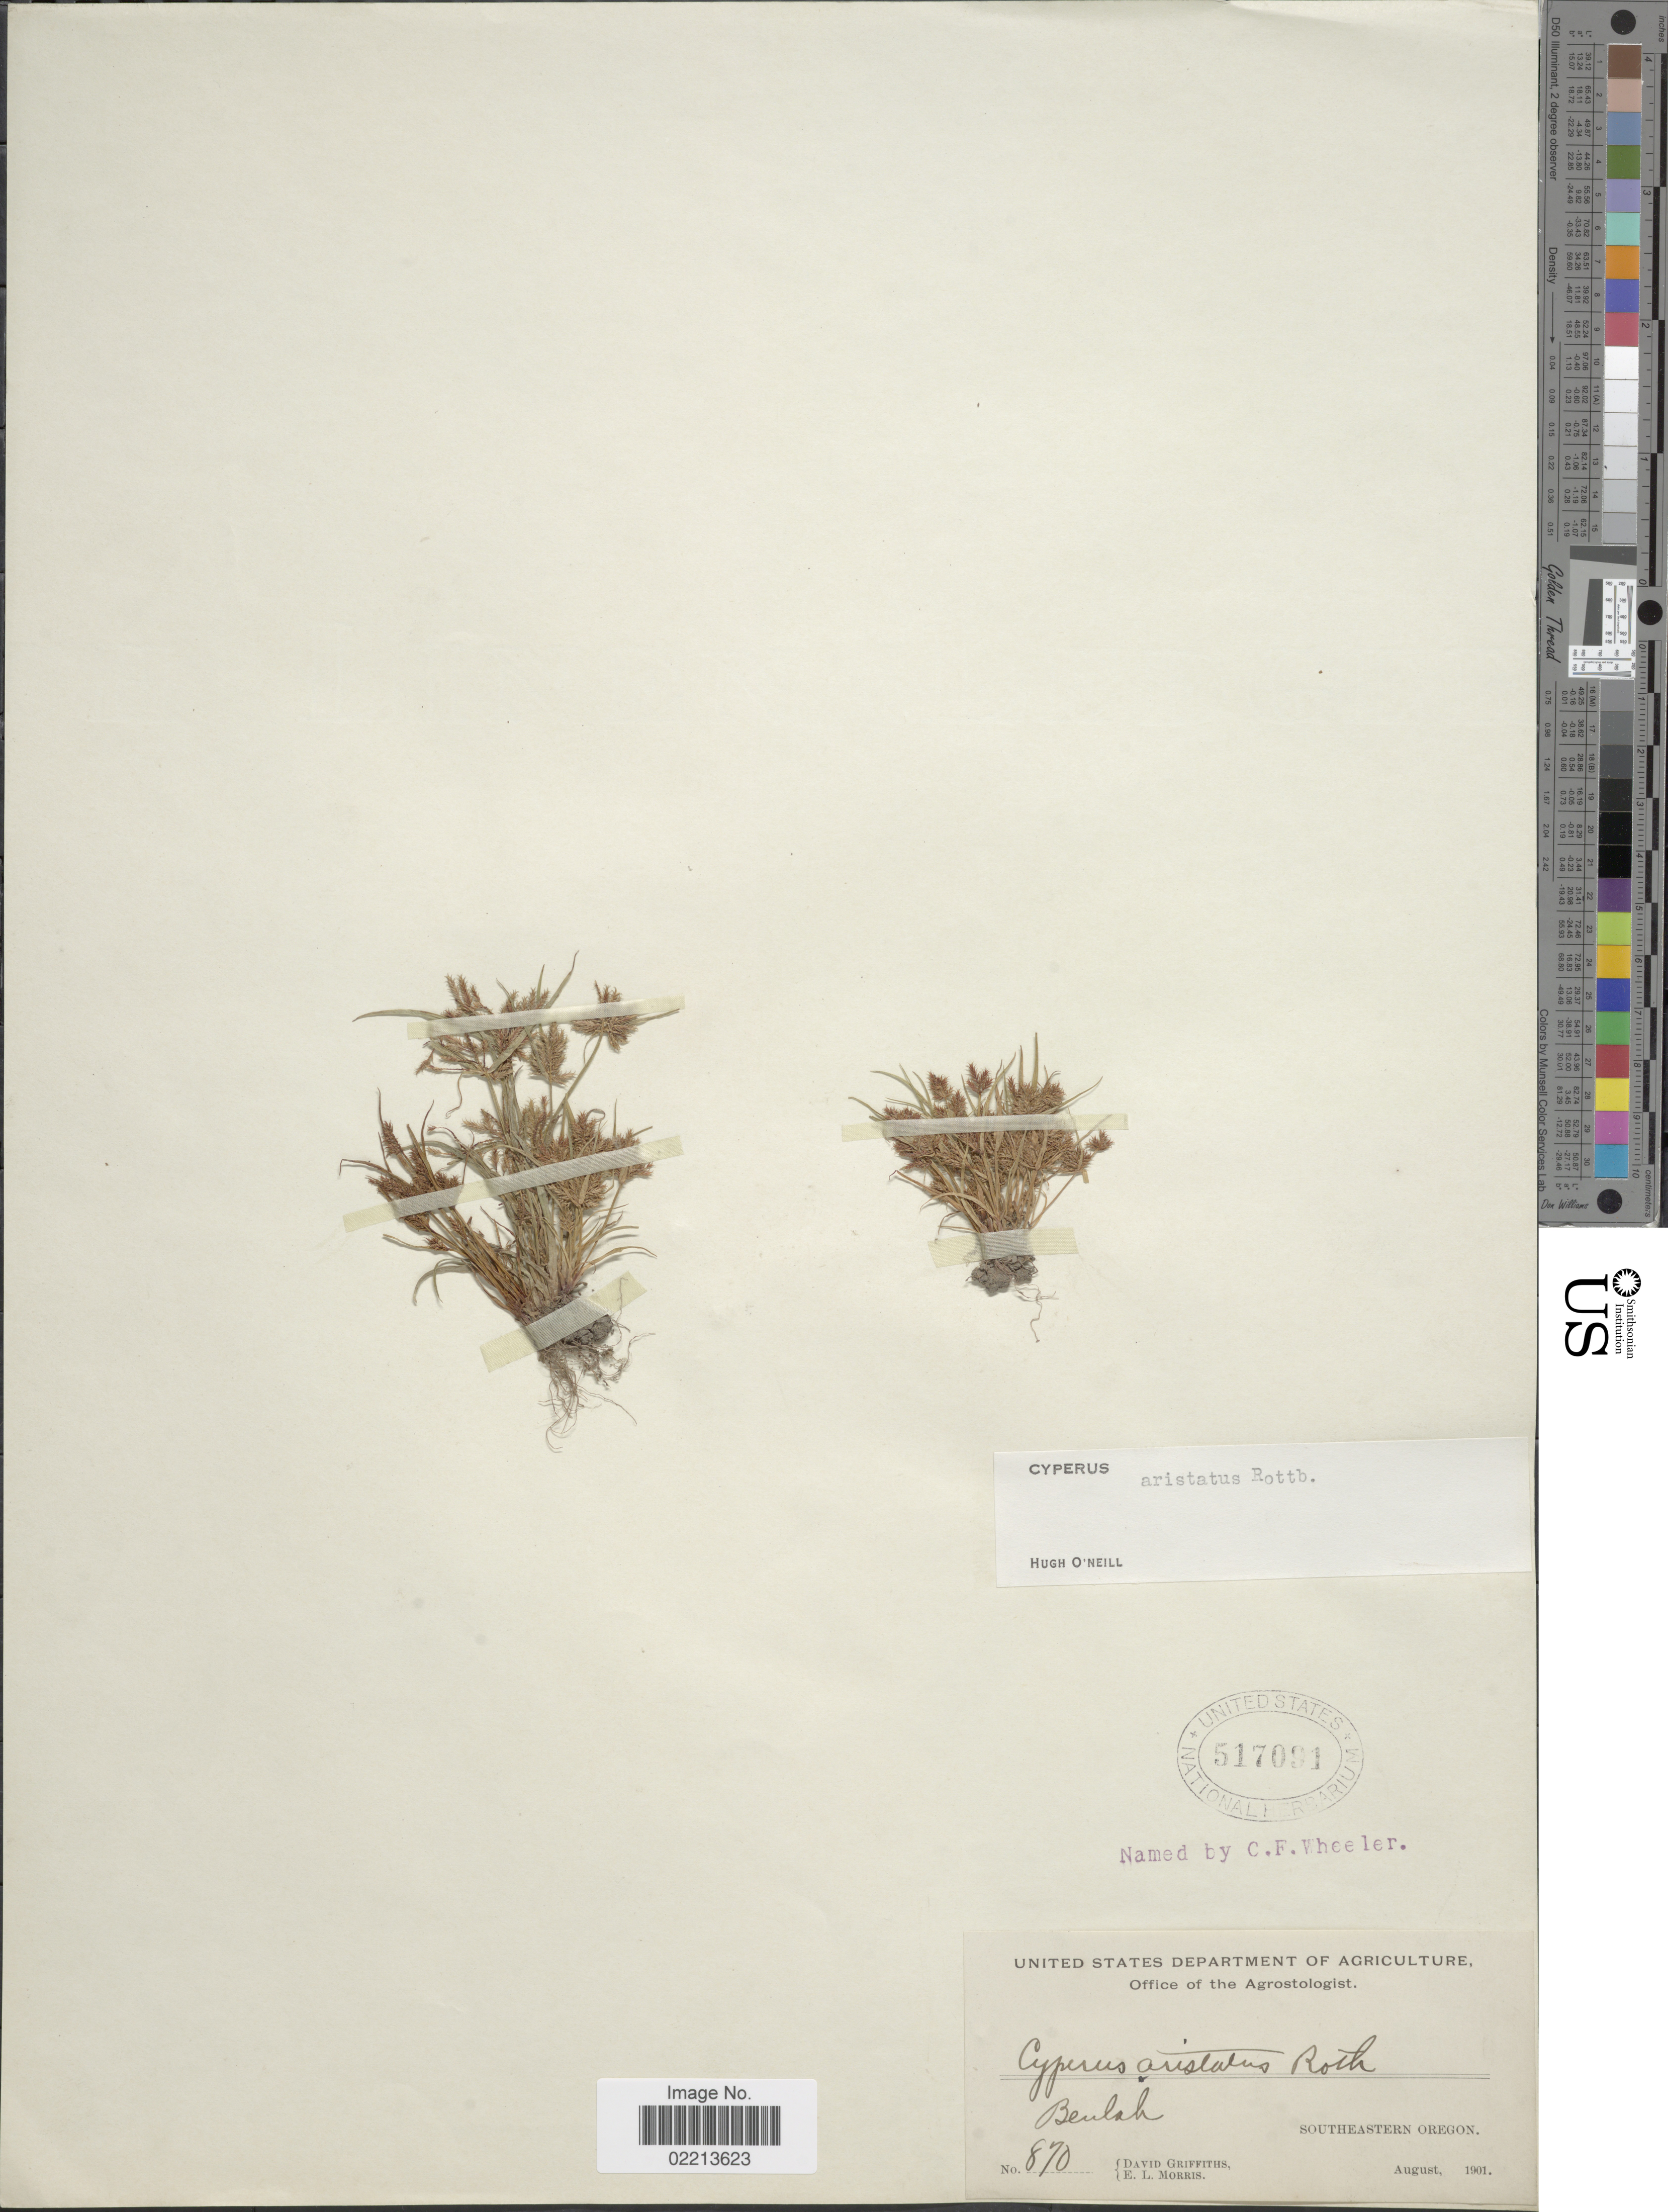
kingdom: Plantae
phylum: Tracheophyta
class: Liliopsida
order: Poales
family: Cyperaceae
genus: Cyperus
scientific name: Cyperus squarrosus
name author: L.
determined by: Strong, Mark T., (BOT), Smithsonian Institution - National Museum of Natural History (UNITED STATES)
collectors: D. Griffiths & E. Morris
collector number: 870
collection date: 1901-08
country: United States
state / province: Oregon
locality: Beulah, Southeastern Oregon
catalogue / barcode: US 517091